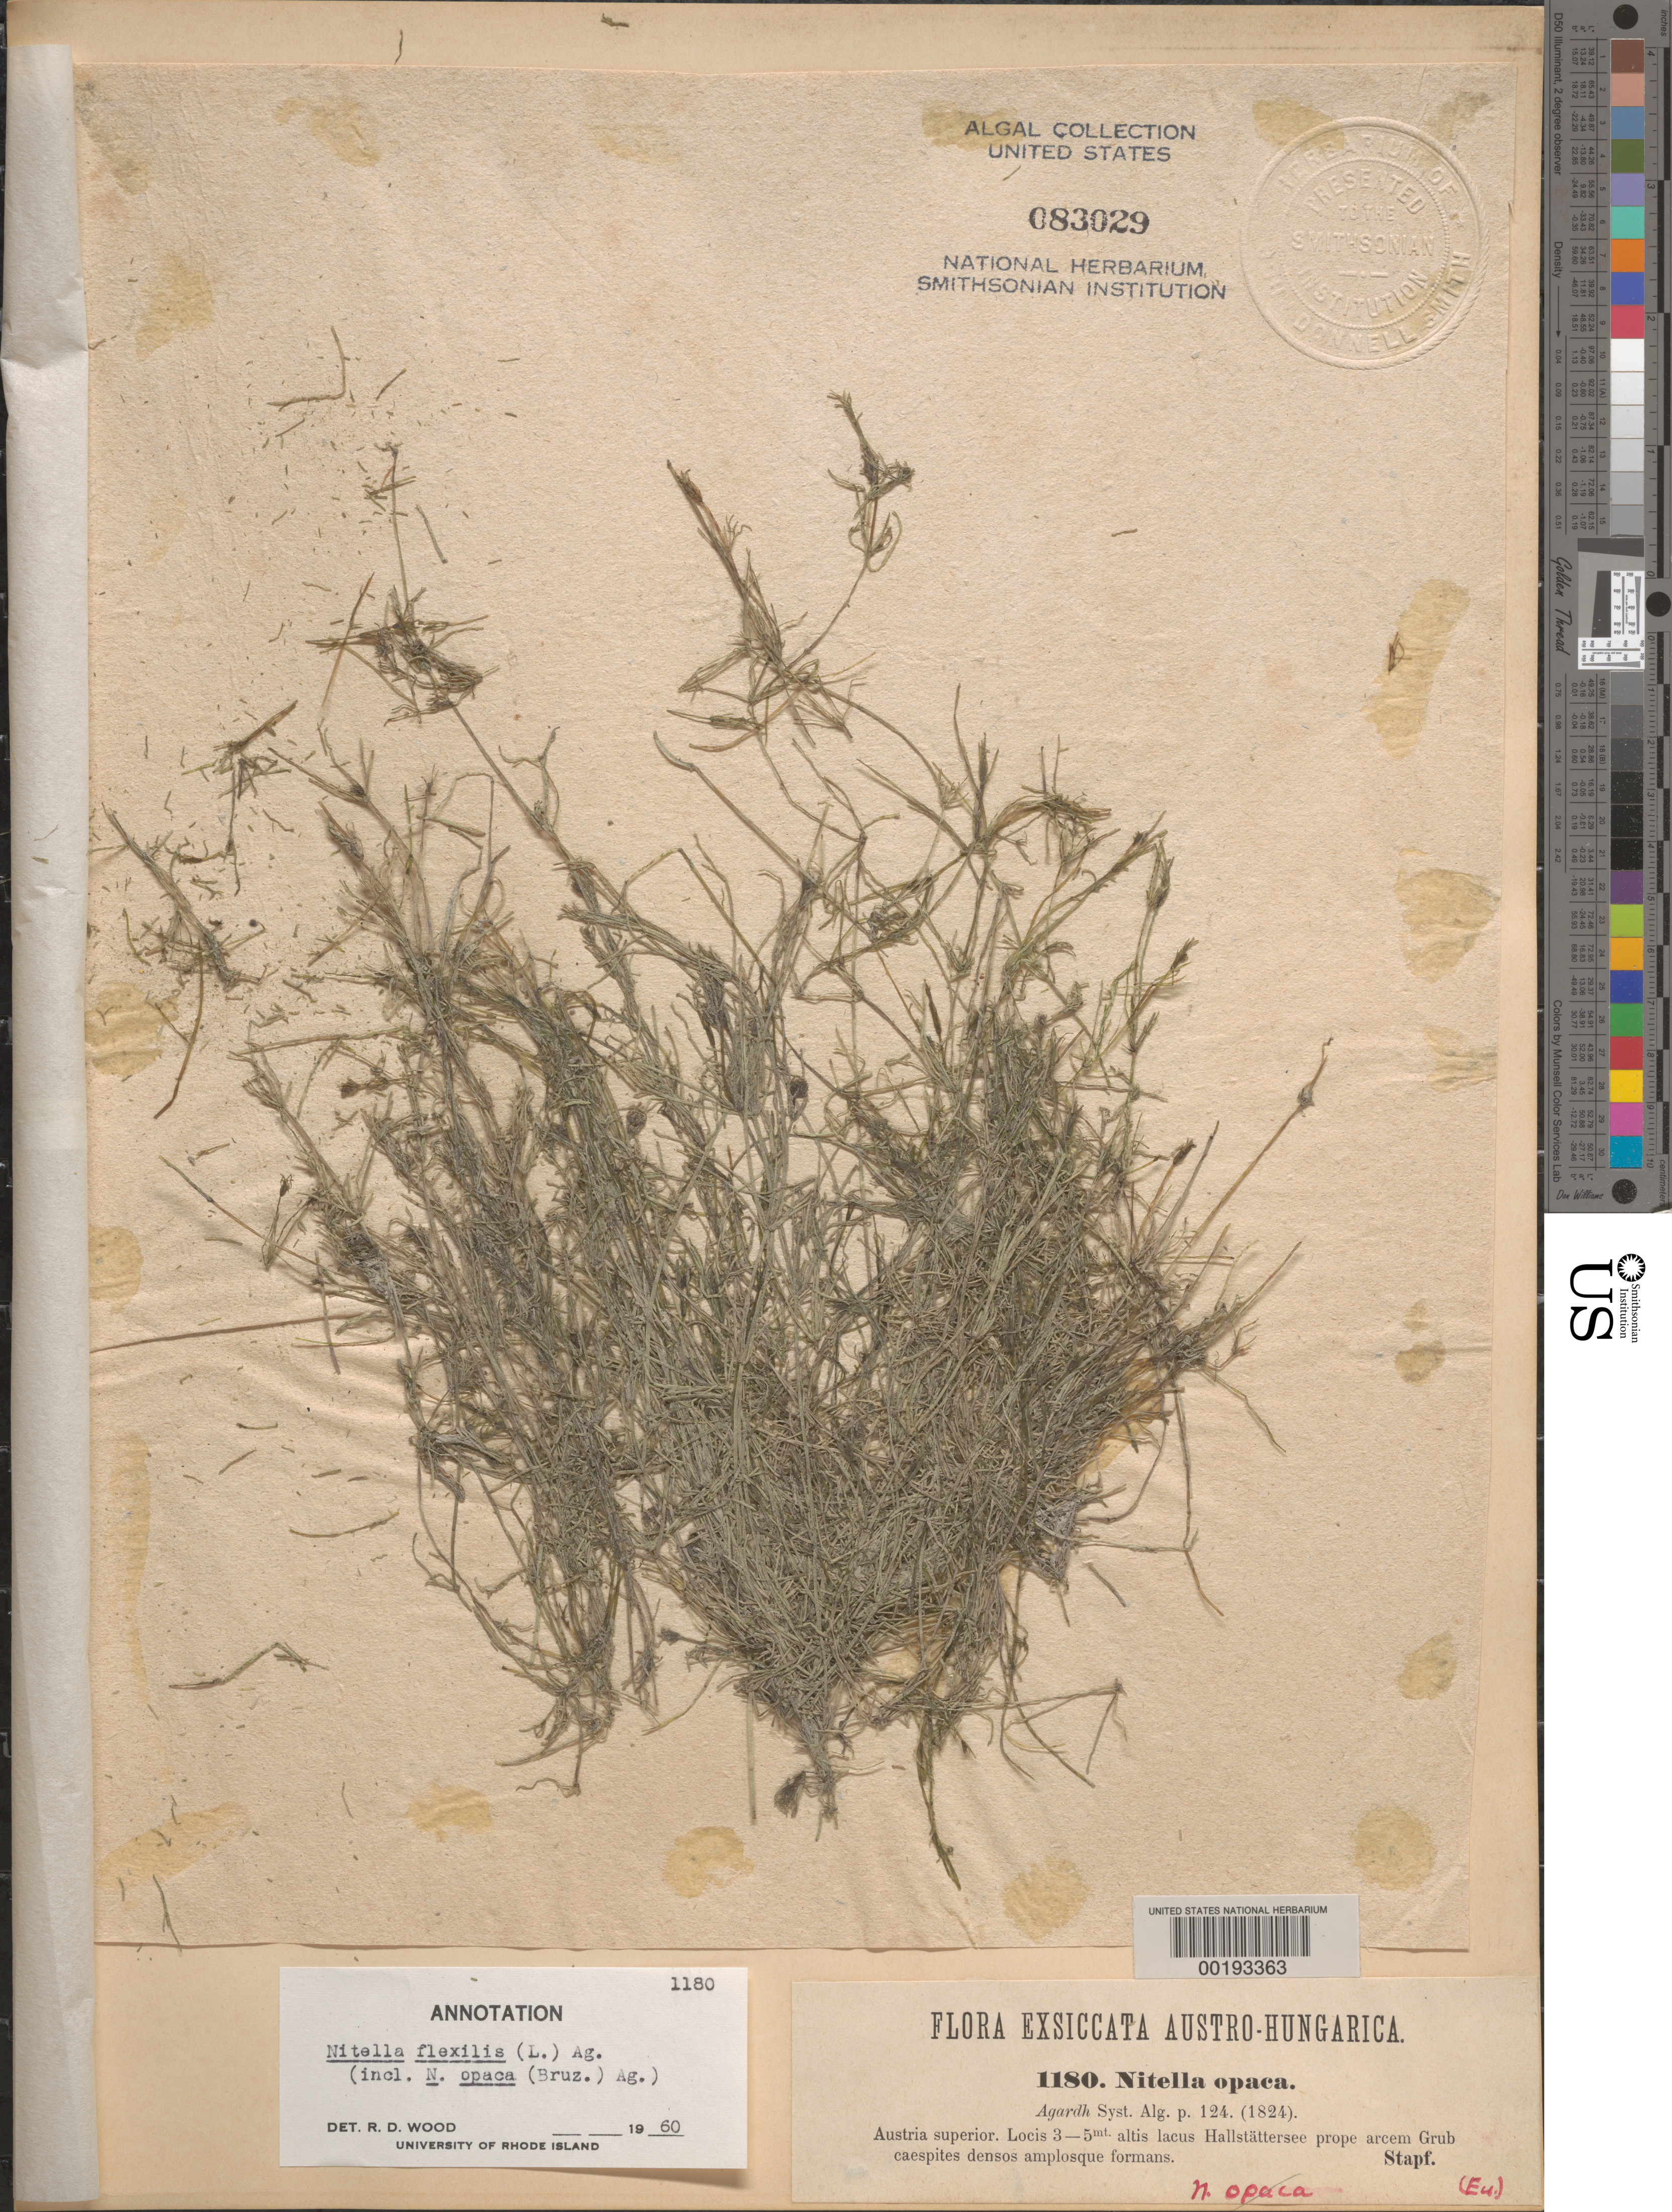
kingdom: Plantae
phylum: Charophyta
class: Charophyceae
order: Charales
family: Characeae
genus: Nitella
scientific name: Nitella flexilis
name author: (L.) C. Agardh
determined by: Wood, R. D.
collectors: O. Stapf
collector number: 1180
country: Austria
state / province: Oberosterreich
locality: Hallstadtersee, near Grub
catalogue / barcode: US 83029